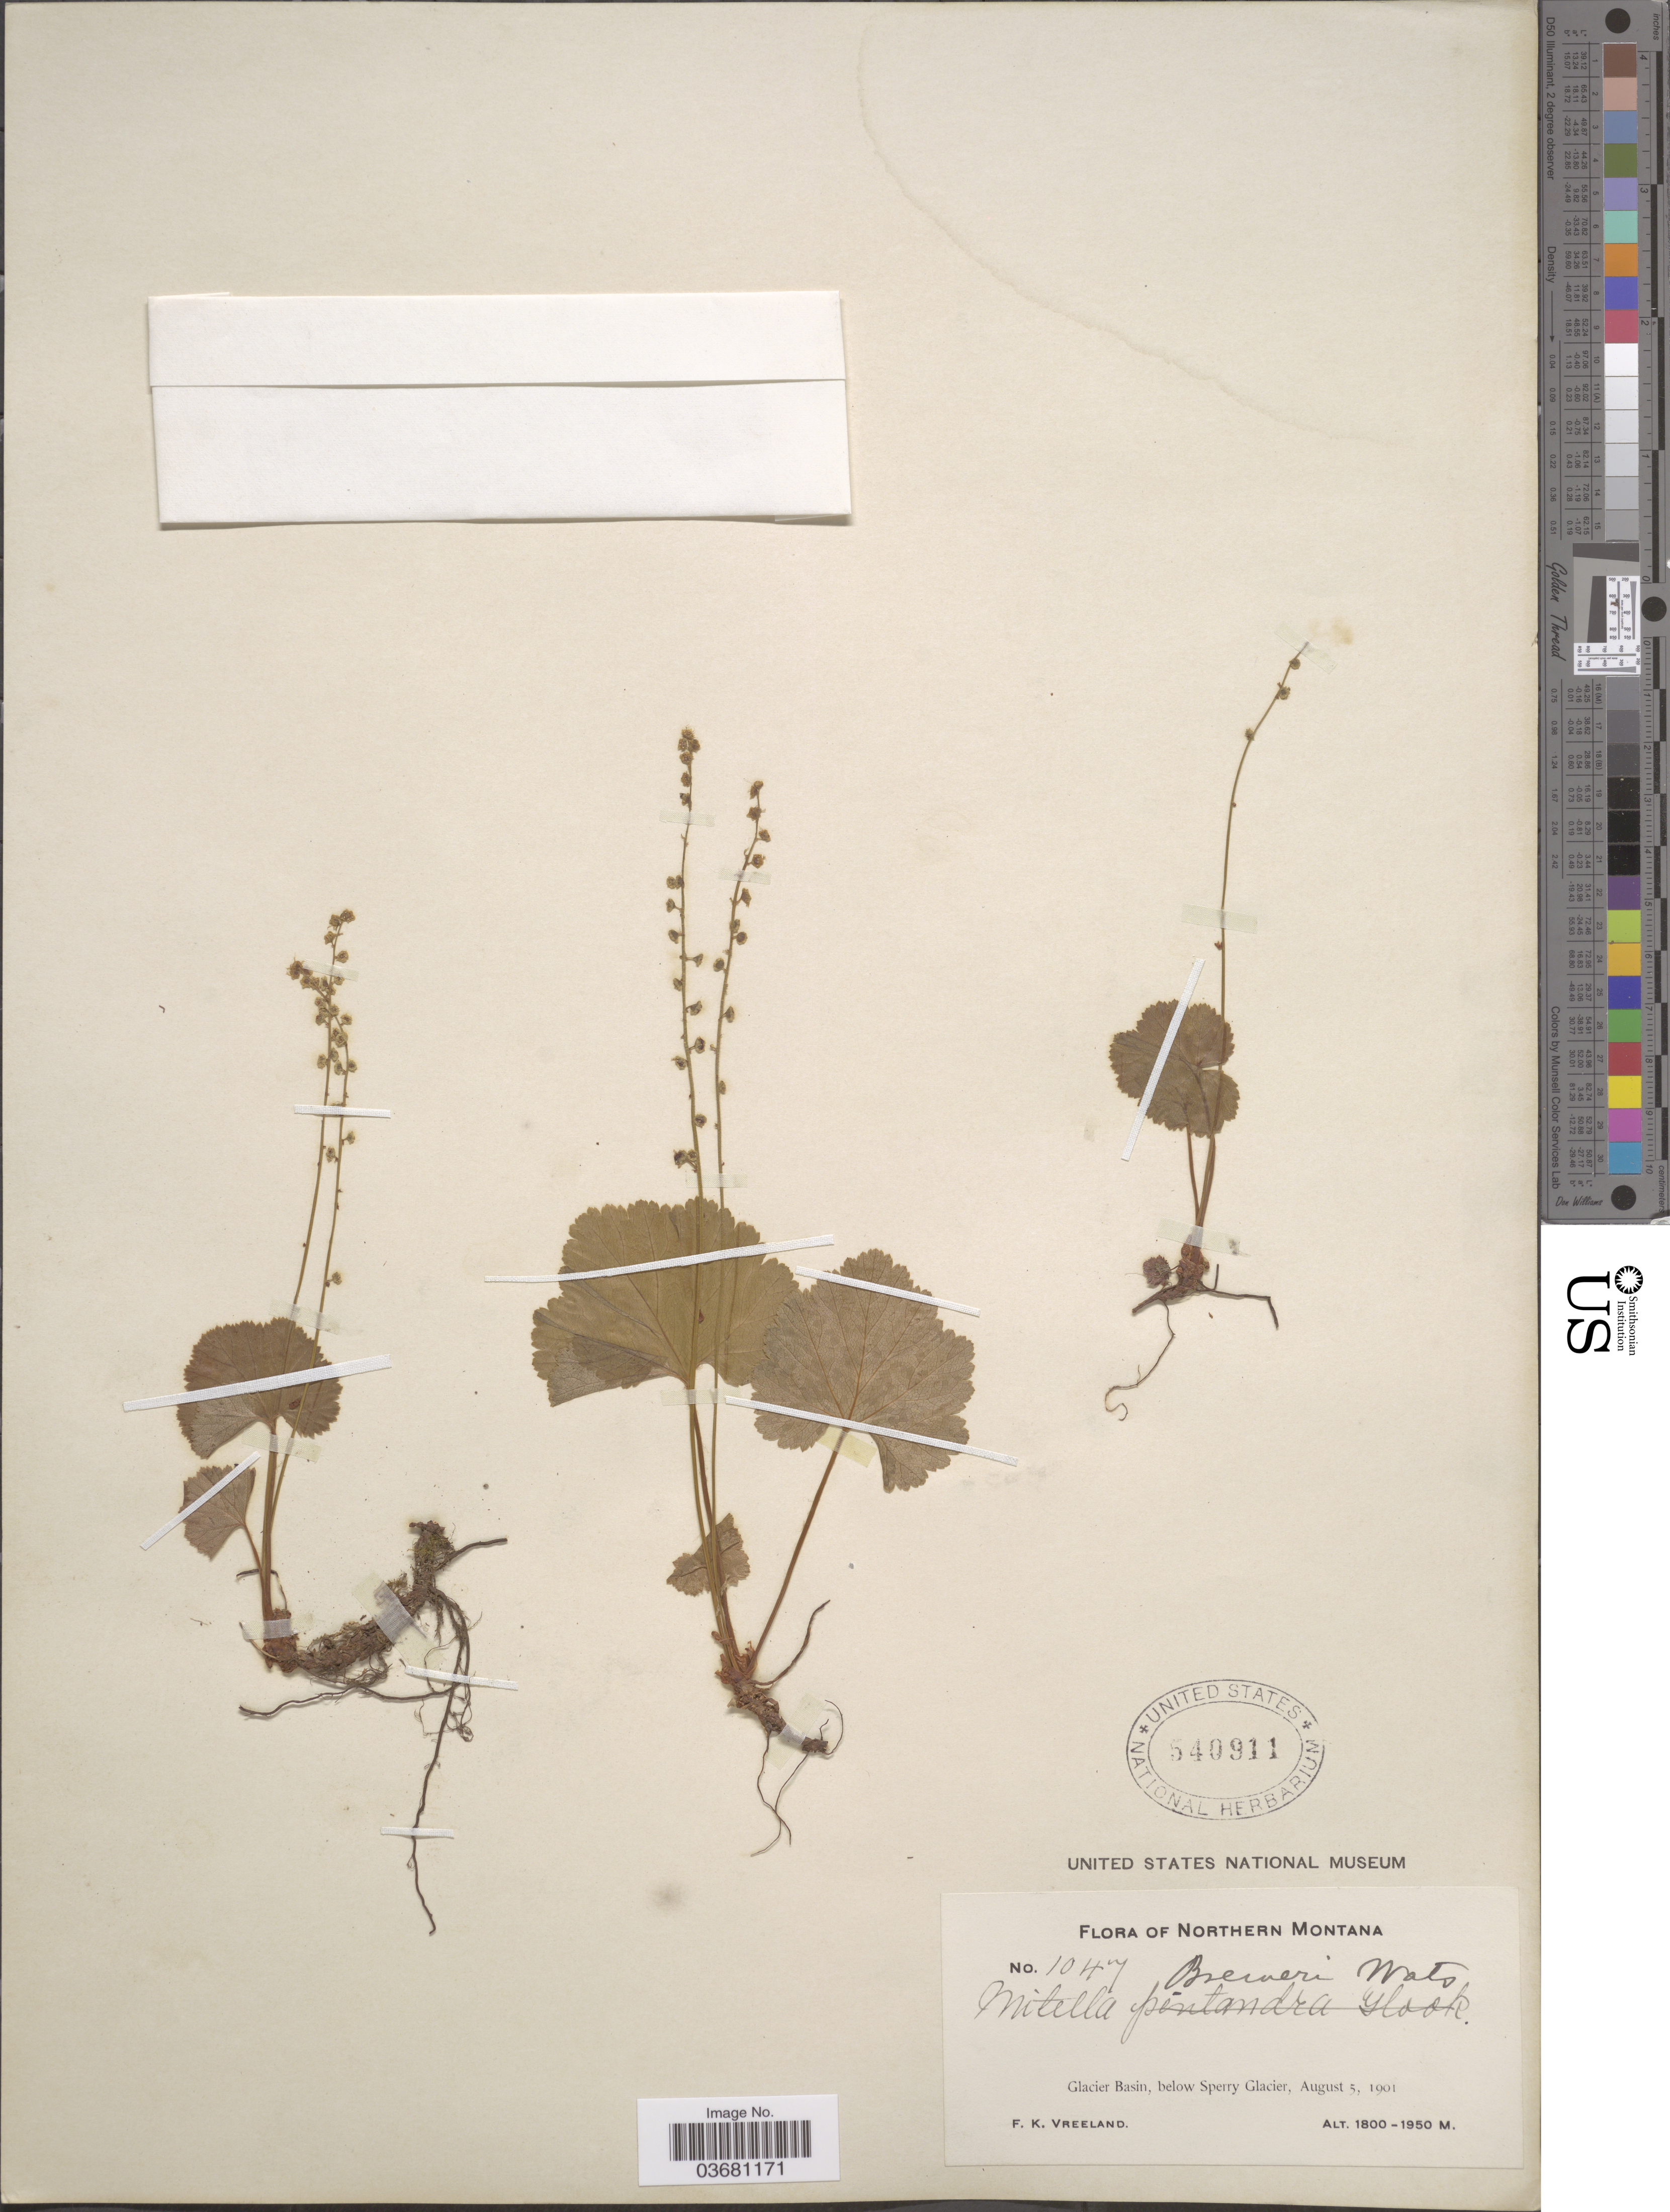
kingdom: Plantae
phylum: Tracheophyta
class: Magnoliopsida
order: Saxifragales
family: Saxifragaceae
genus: Mitella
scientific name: Mitella breweri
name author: A. Gray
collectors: F. Vreeland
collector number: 1047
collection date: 1901-08-05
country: United States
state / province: Montana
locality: Northern Montana. Glacier Basin, below Sperry Glacier.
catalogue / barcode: US 540911